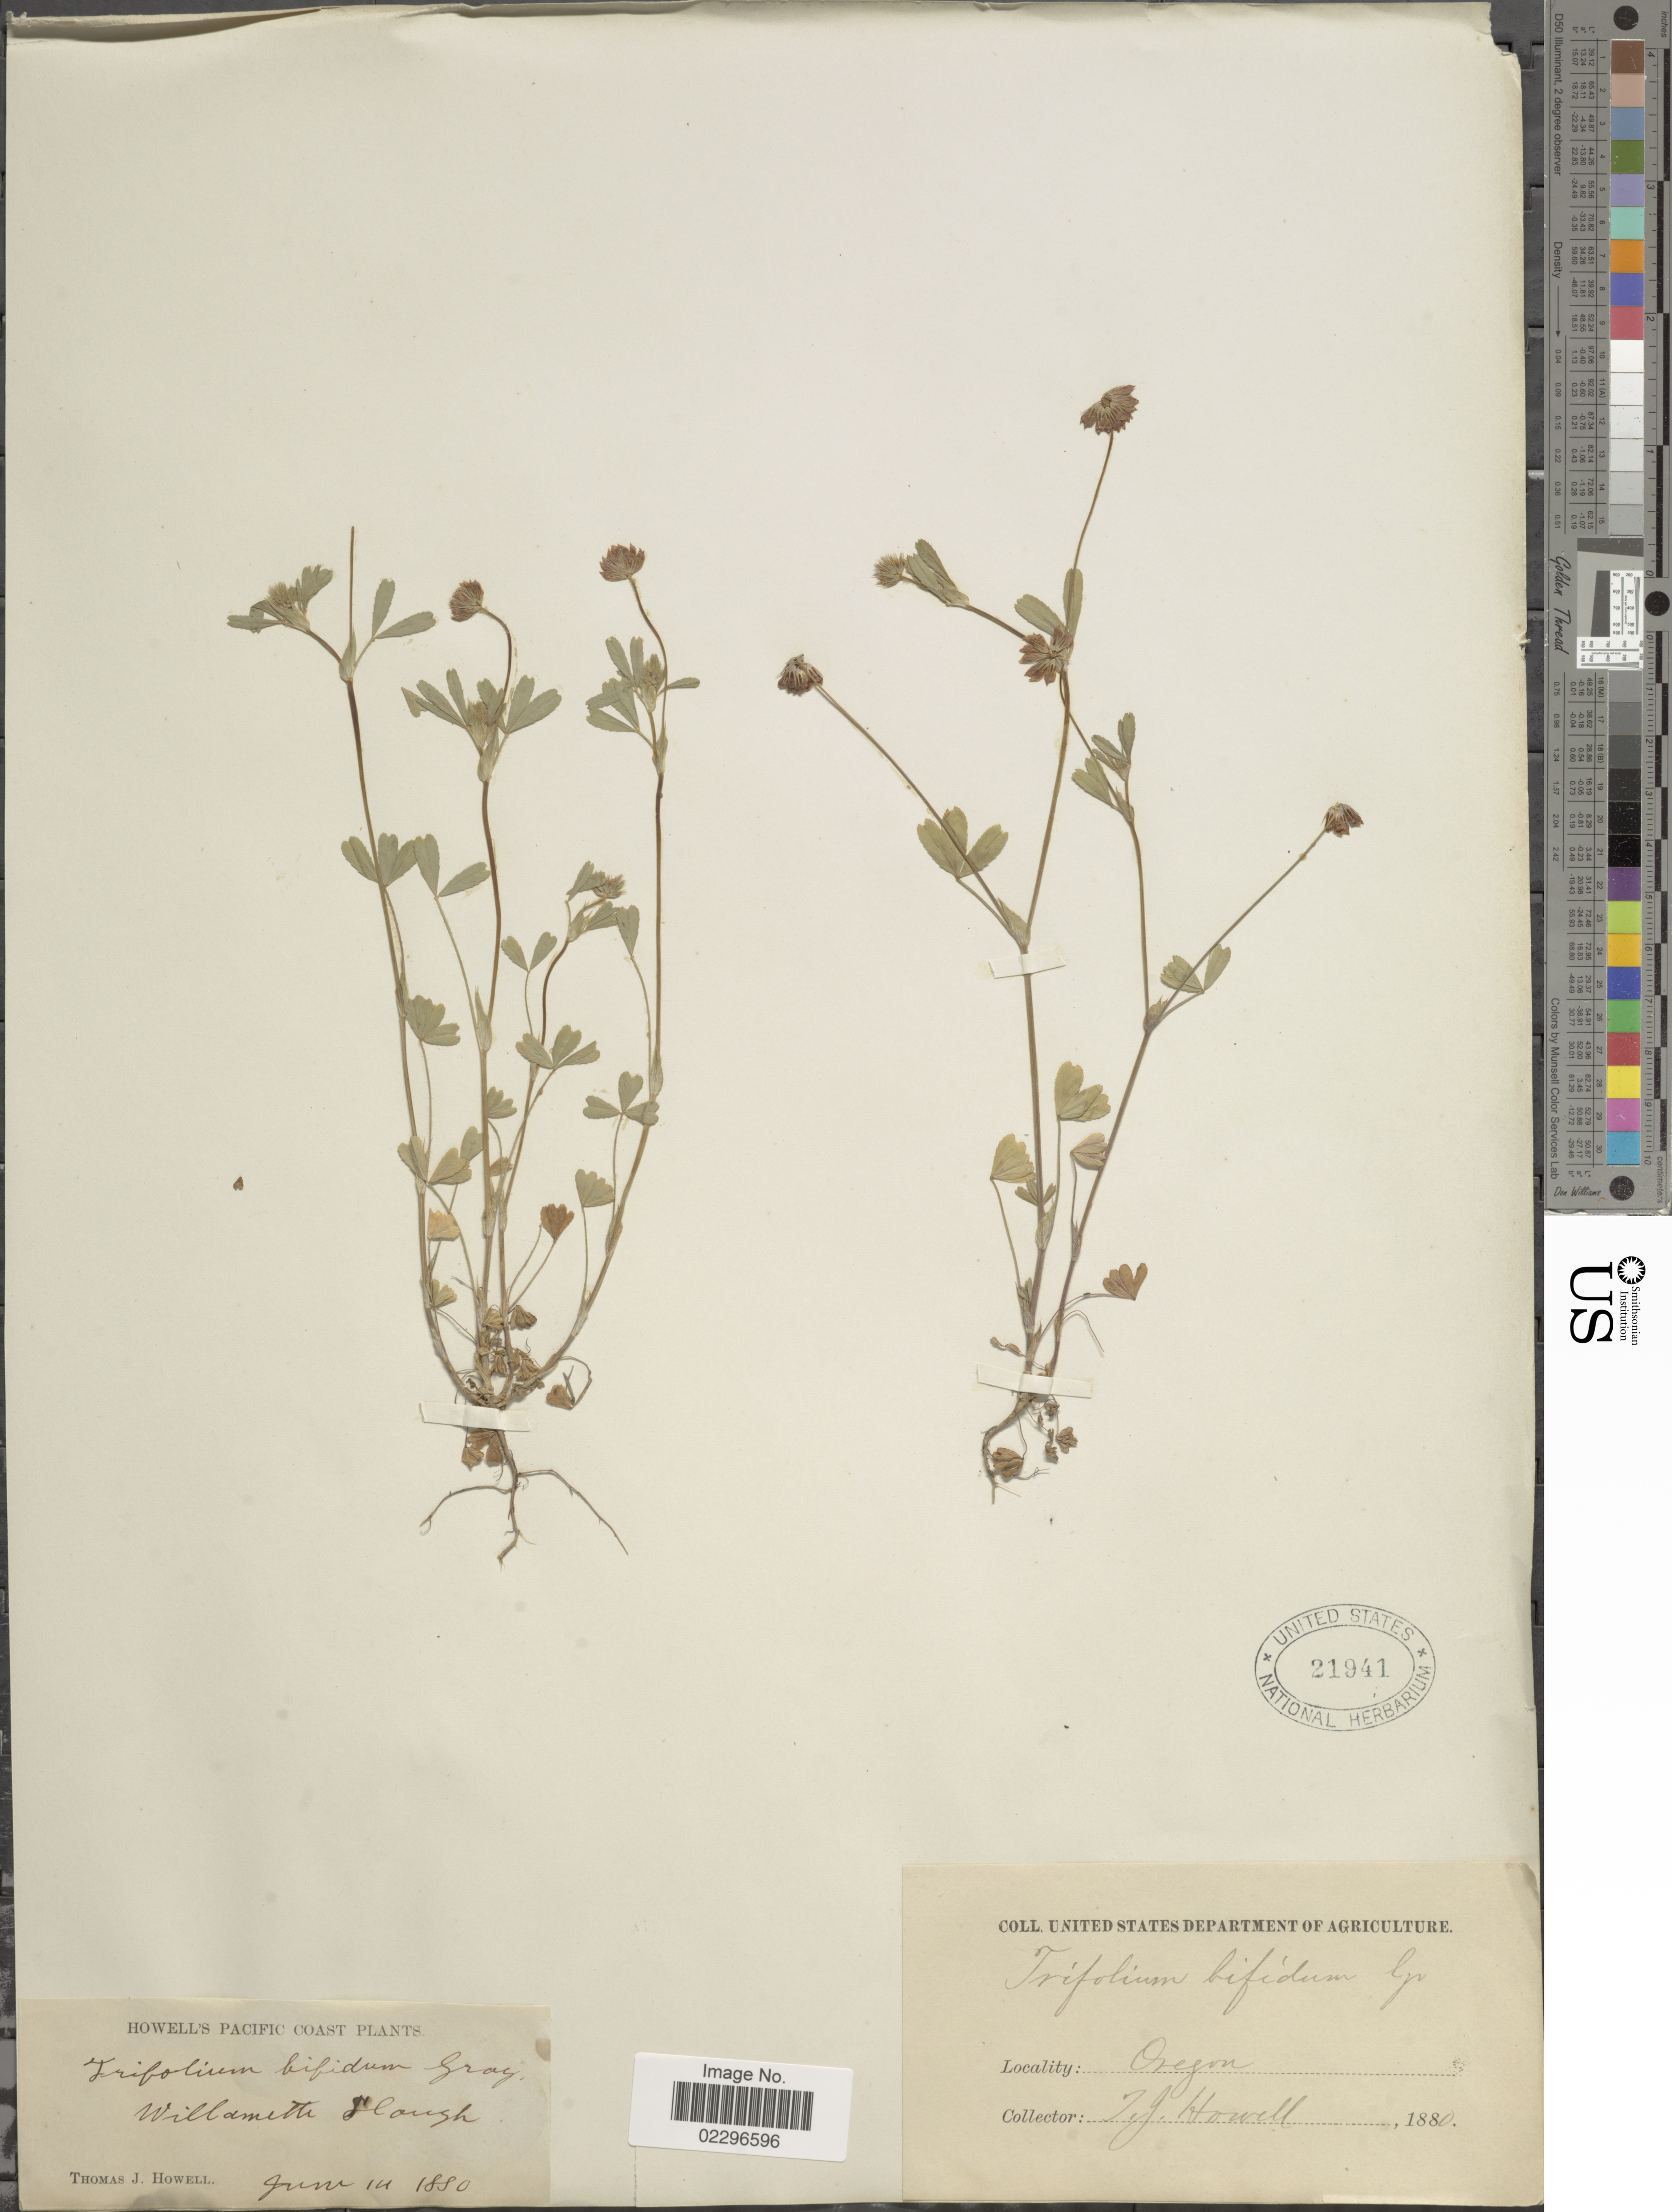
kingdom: Plantae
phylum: Tracheophyta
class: Magnoliopsida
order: Fabales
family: Fabaceae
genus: Trifolium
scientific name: Trifolium hallii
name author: Howell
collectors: T. J. Howell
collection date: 1880-06-14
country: United States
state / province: Oregon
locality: Howell's Pacific Coast, Willameth Hough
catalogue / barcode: US 21941